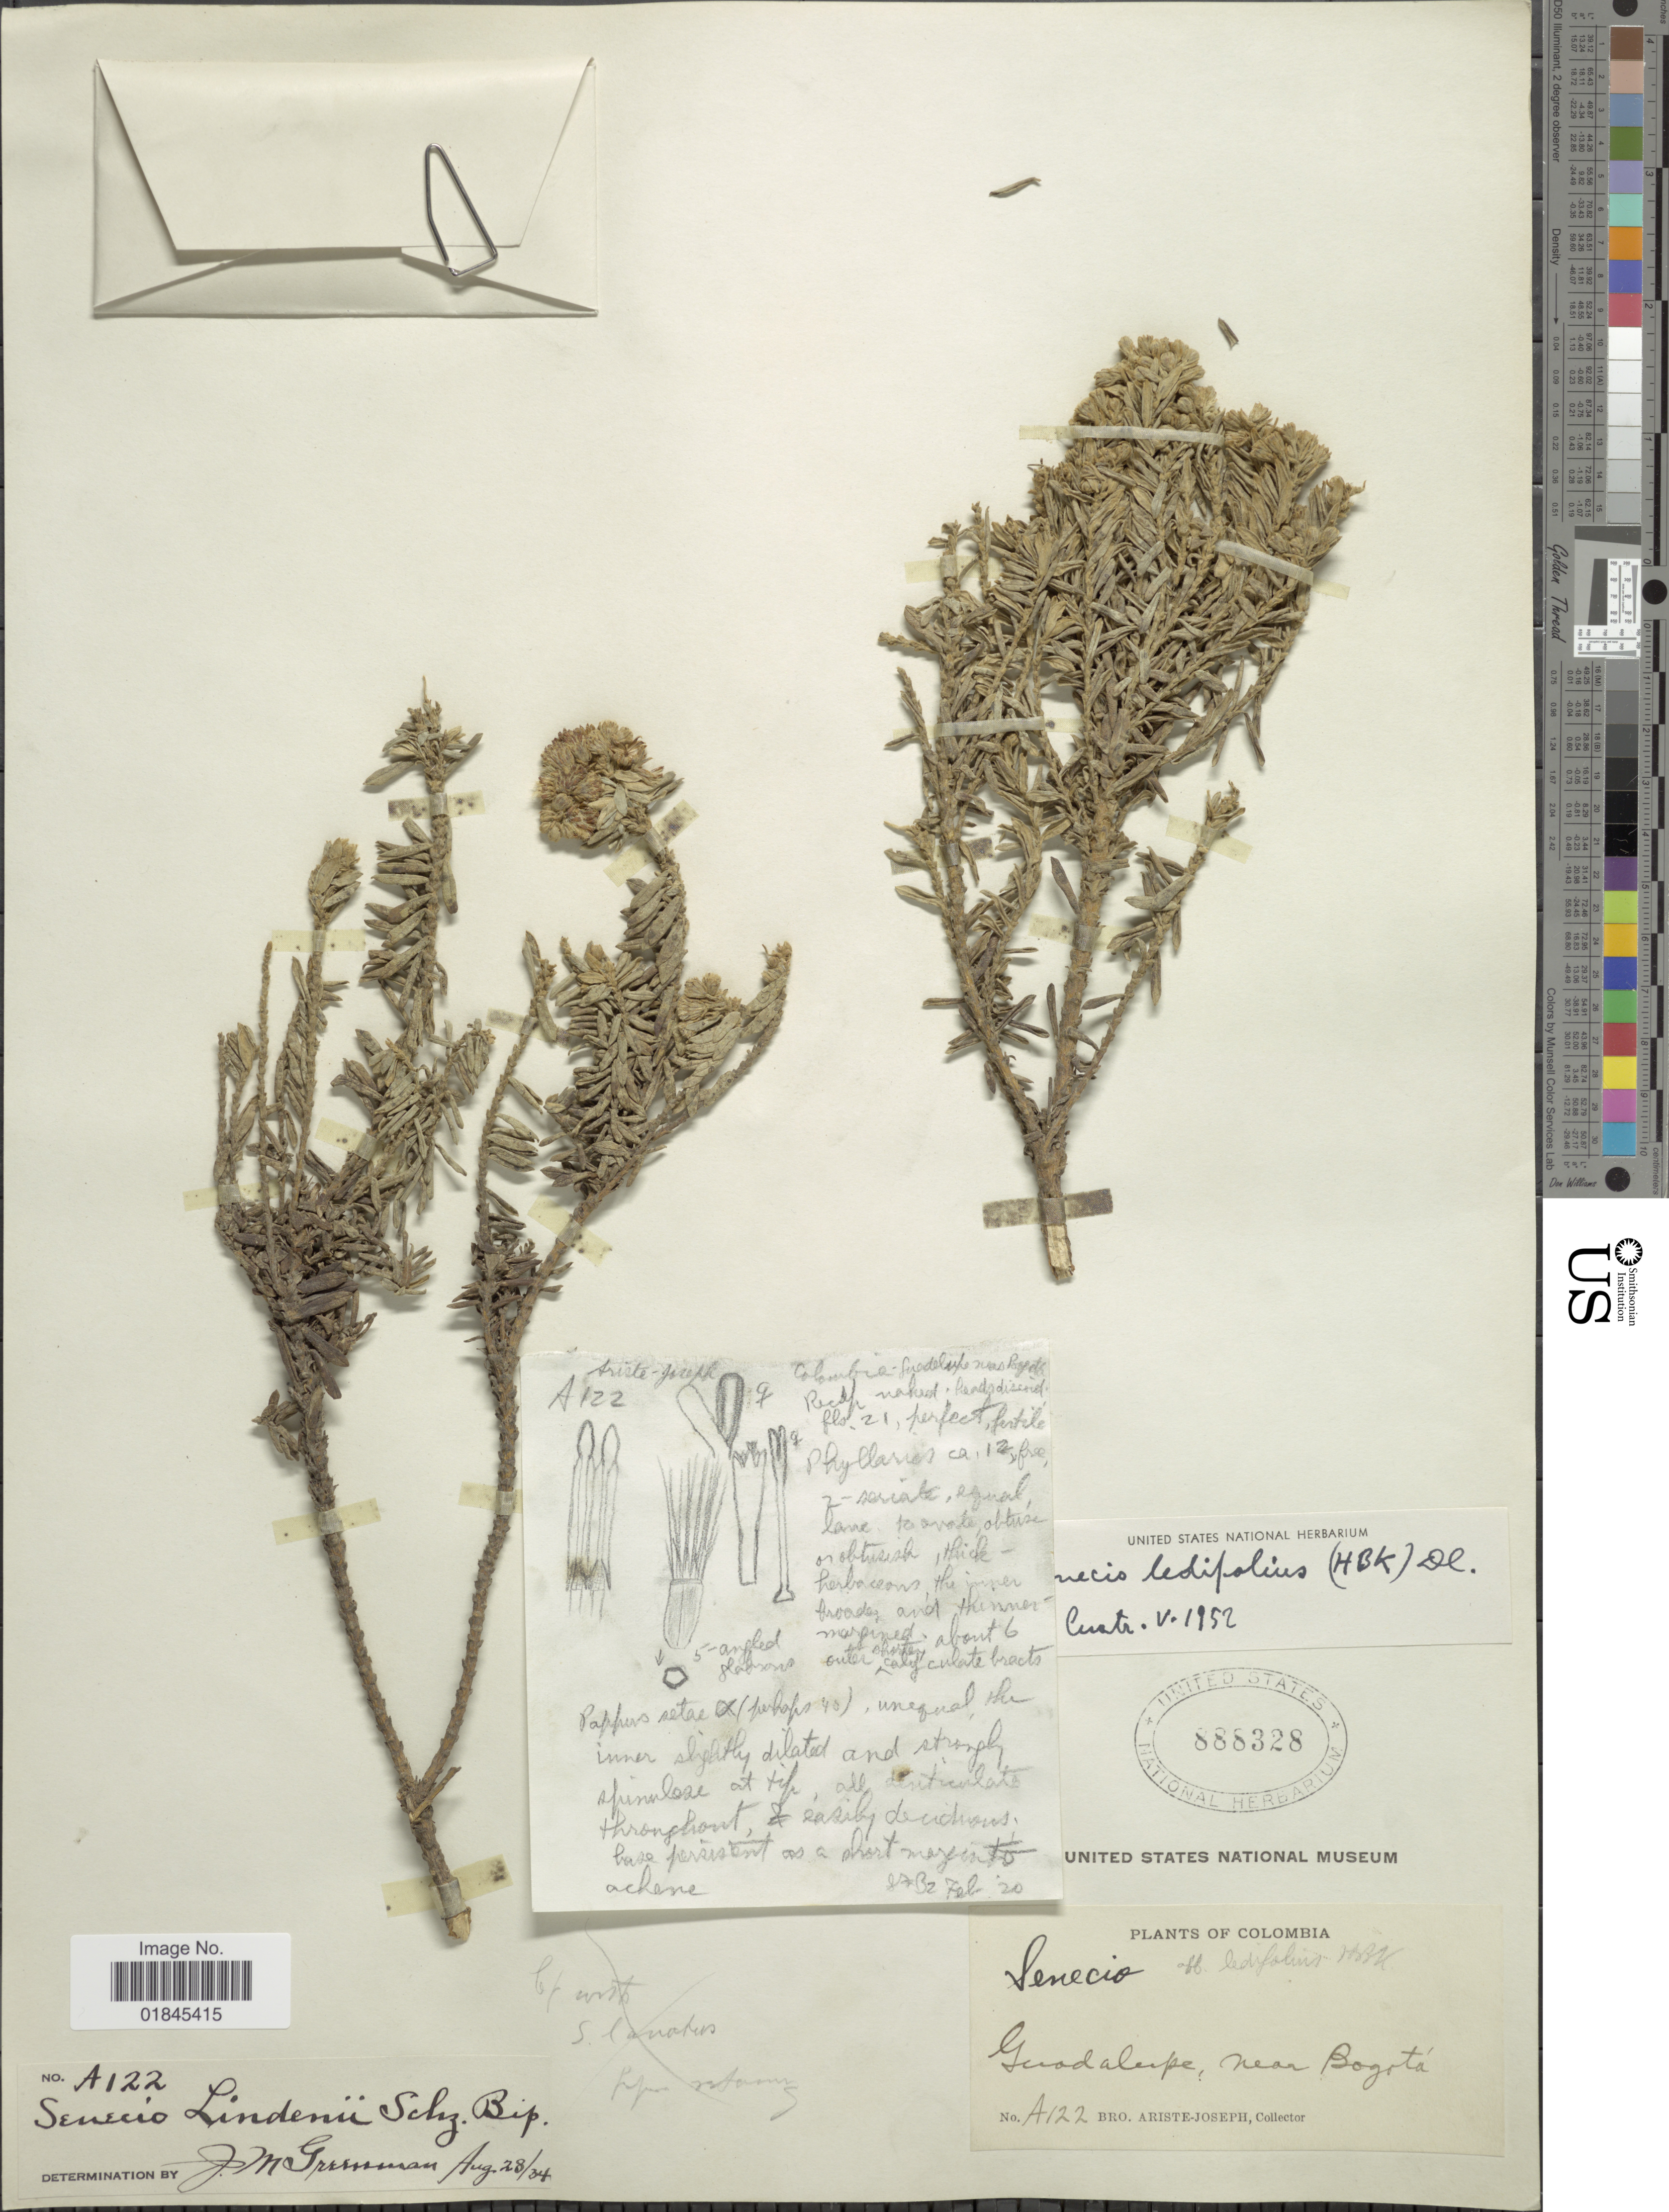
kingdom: Plantae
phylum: Tracheophyta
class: Magnoliopsida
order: Asterales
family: Asteraceae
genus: Pentacalia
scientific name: Pentacalia ledifolia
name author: (Kunth) Cuatrec.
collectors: Bro. Ariste-Joseph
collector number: A122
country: Colombia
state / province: Bogota D.C.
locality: Guadalupe, near Bogotá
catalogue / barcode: US 888328